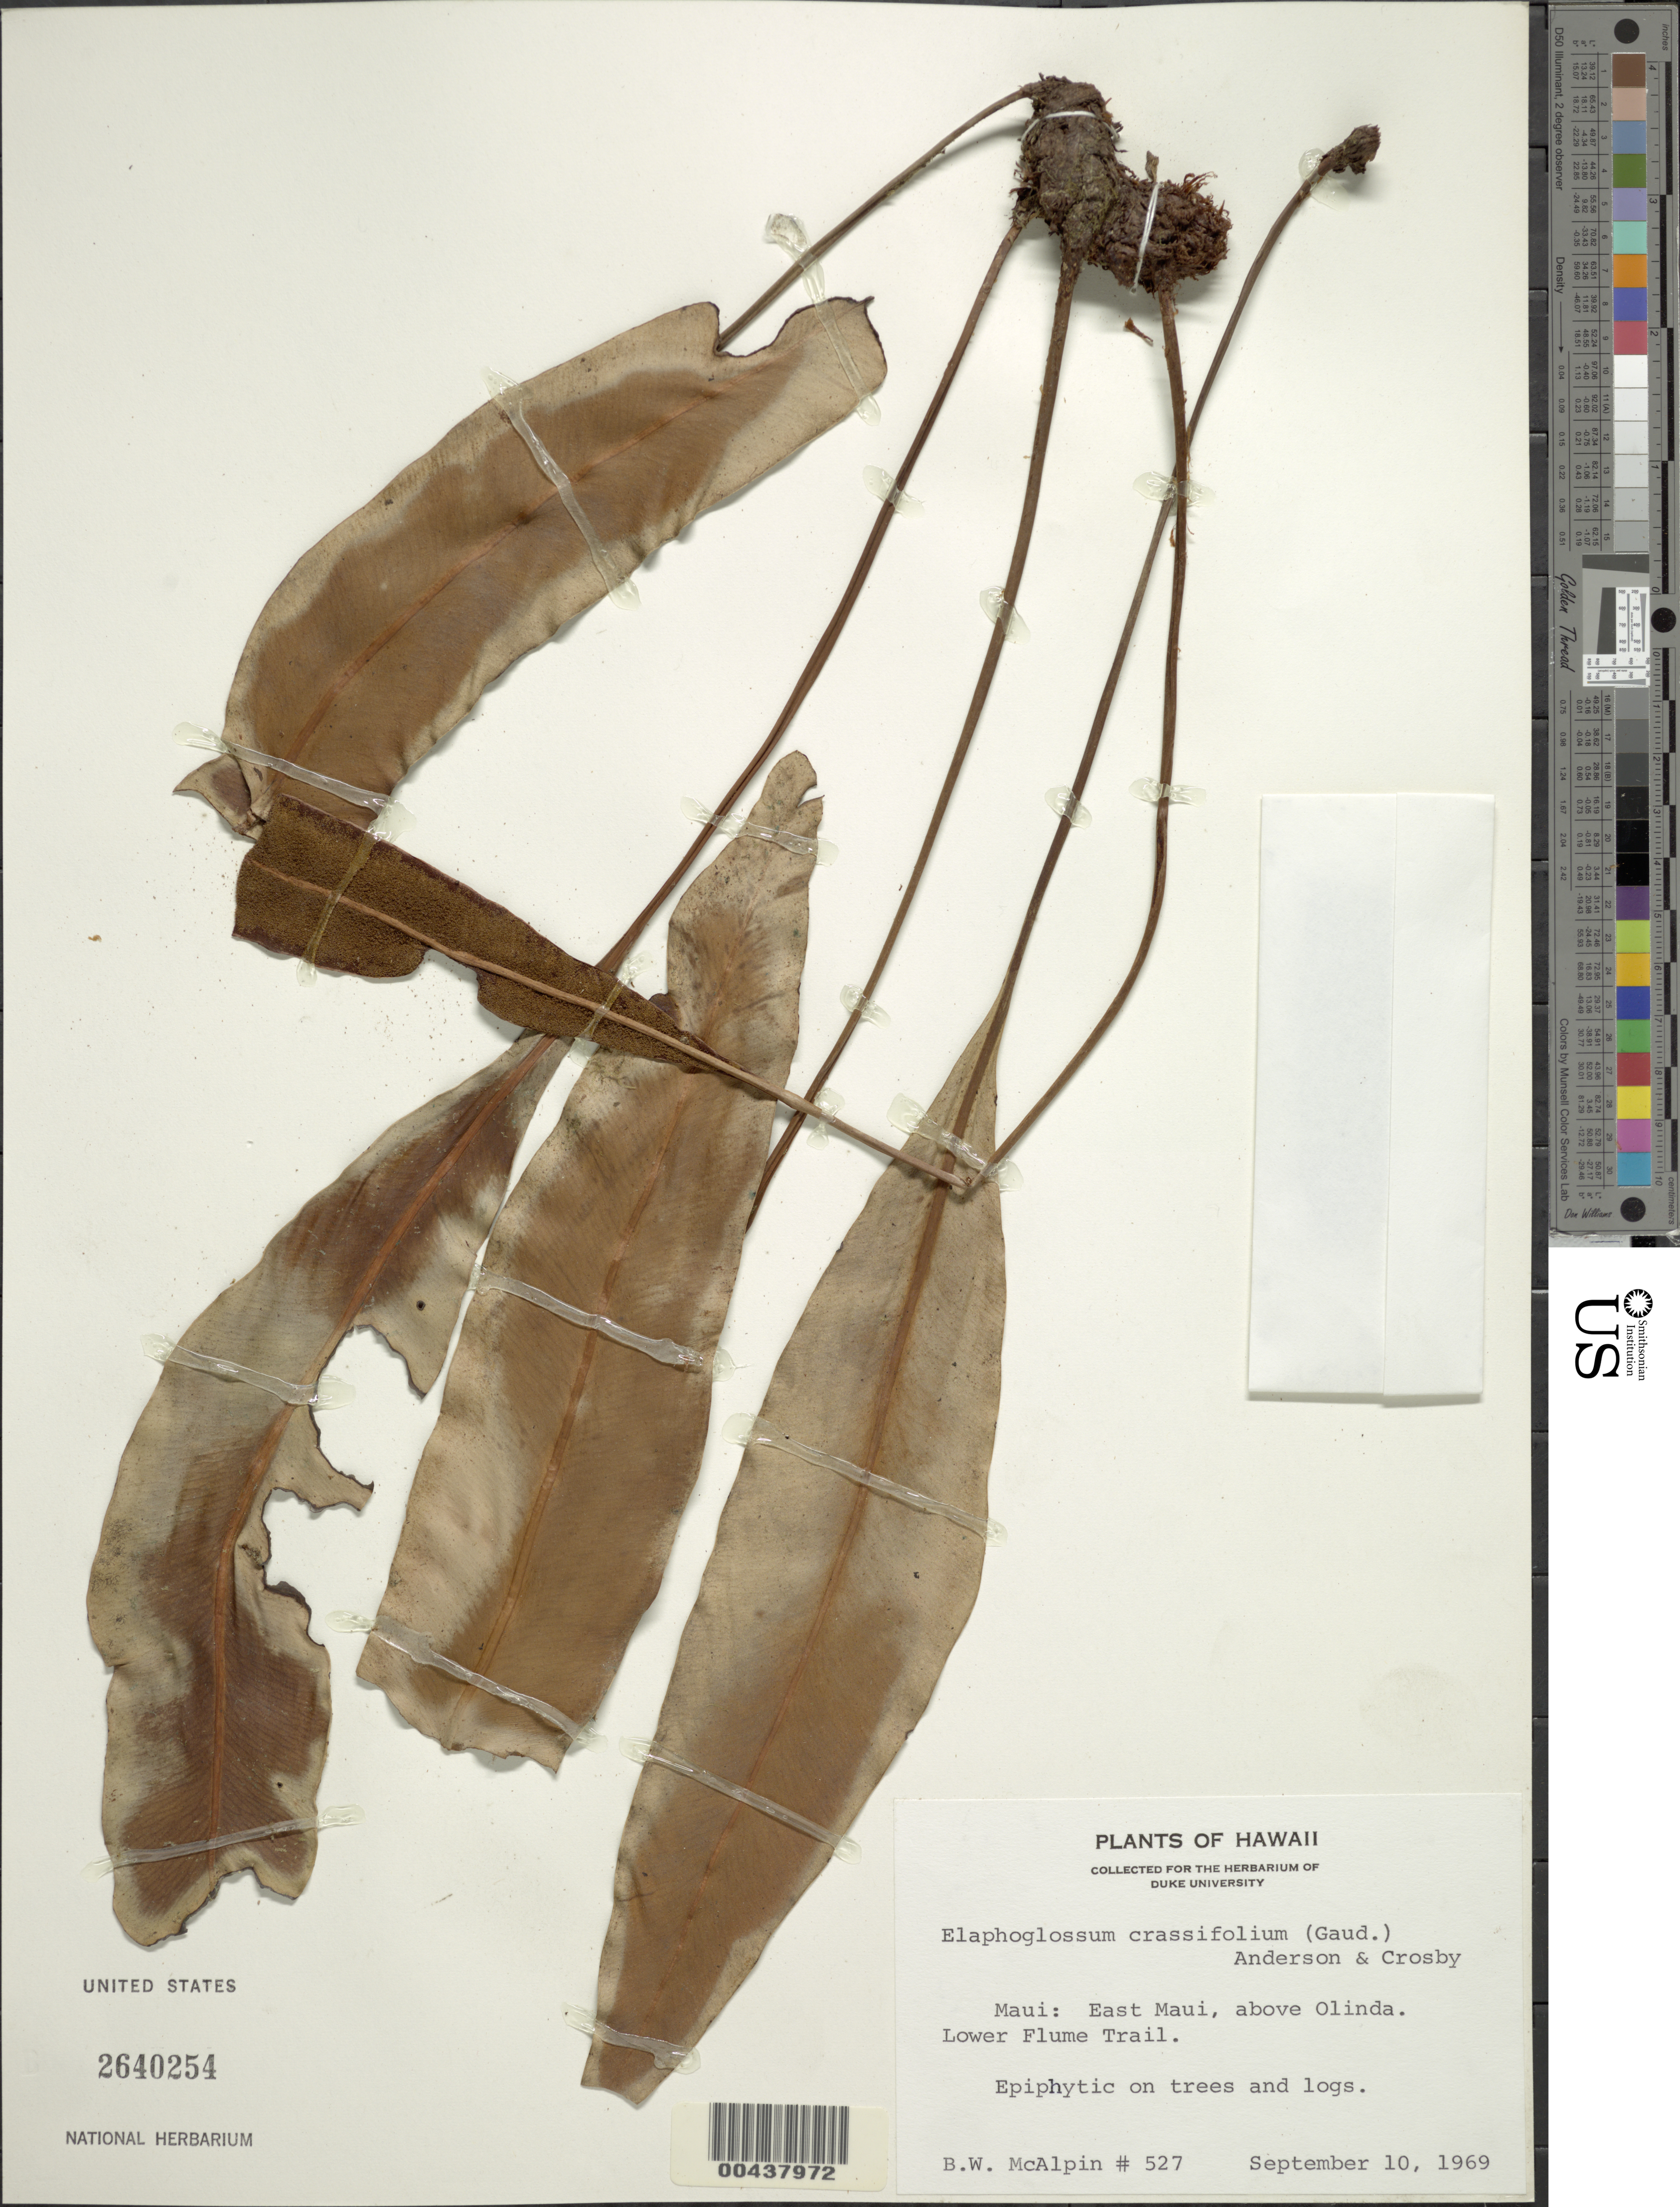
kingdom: Plantae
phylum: Tracheophyta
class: Polypodiopsida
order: Polypodiales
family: Dryopteridaceae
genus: Elaphoglossum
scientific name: Elaphoglossum crassifolium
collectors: B. McAlpine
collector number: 527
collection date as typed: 10 Sep 1969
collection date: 1969-09-10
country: United States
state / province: Hawaii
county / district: Maui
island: Maui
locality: E Maui, above Olinda. Lower Flume Trail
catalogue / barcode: US 2640254